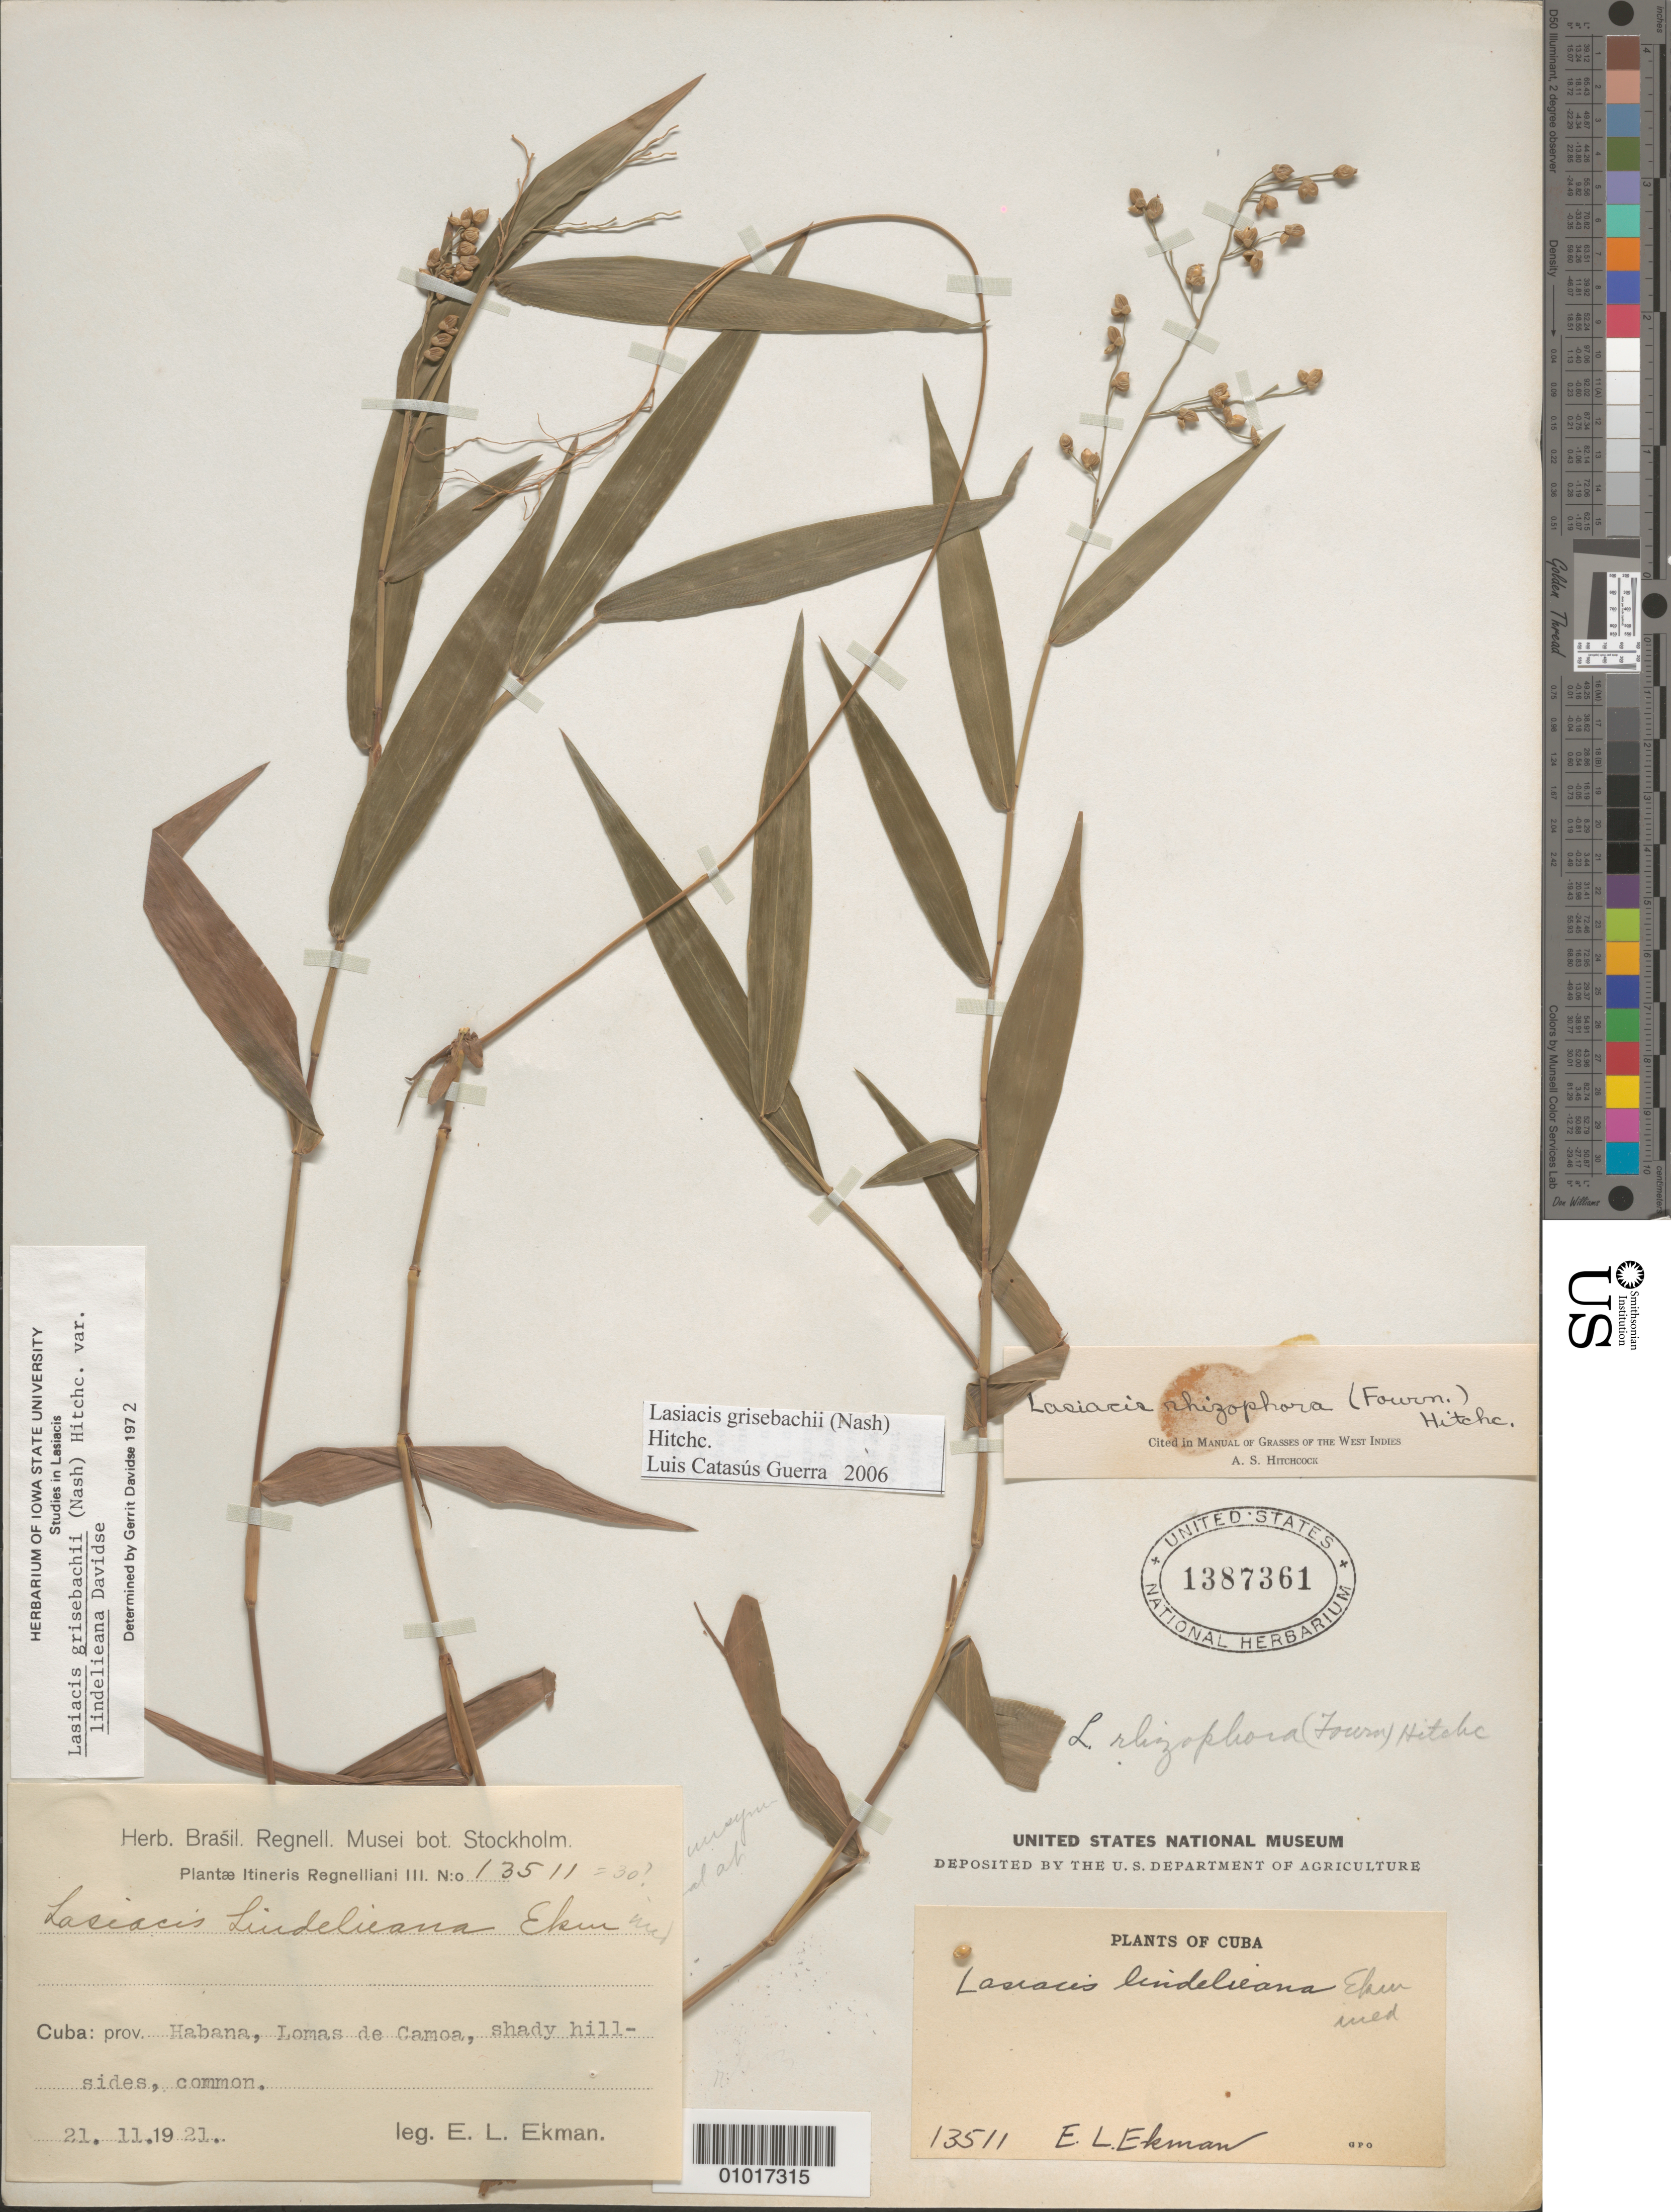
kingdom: Plantae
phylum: Tracheophyta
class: Liliopsida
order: Poales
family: Poaceae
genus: Lasiacis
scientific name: Lasiacis grisebachii var. grisebachii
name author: (Nash) Hitchc.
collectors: E. L. Ekman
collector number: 13511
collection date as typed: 21 Nov 1921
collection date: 1921-11-21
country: Cuba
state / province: La Habana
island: Cuba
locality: Lomas de Camoa, shady hill-sides, common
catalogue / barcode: US 1387361